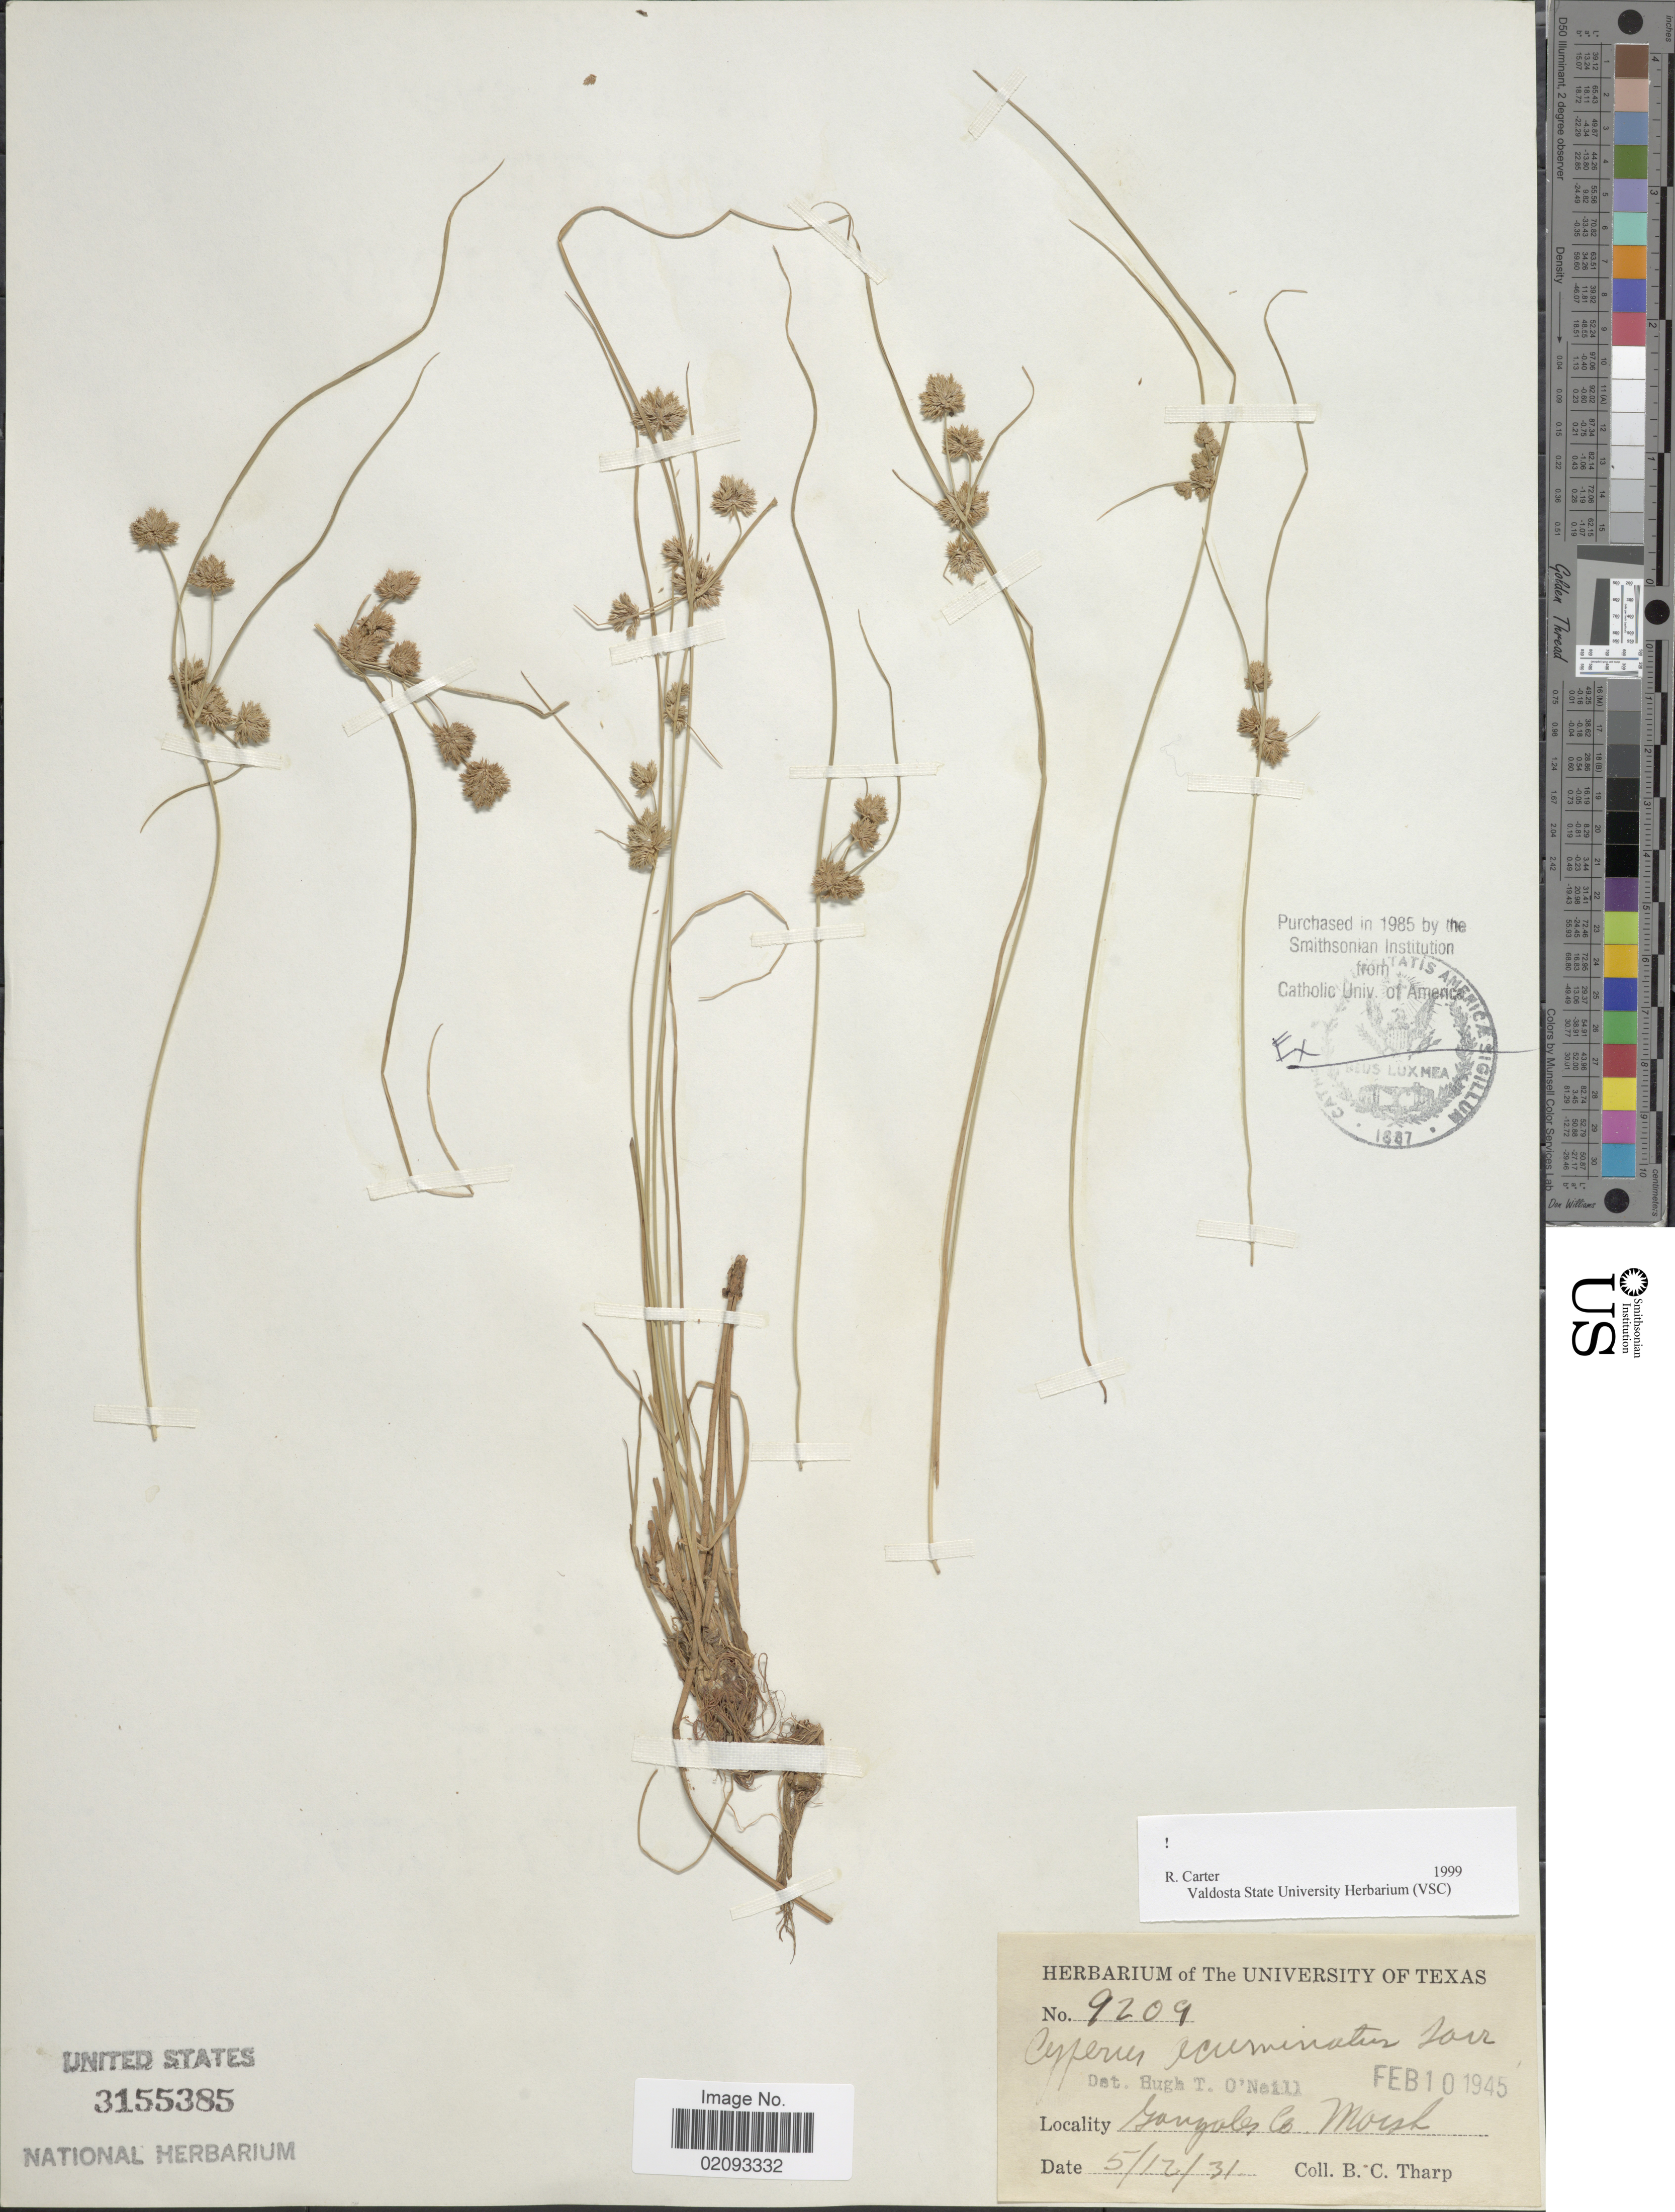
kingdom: Plantae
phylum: Tracheophyta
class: Liliopsida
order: Poales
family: Cyperaceae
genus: Cyperus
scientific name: Cyperus acuminatus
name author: Torr. & Hook.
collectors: B. C. Tharp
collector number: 9209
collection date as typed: Transcribed d/m/y: 12/5/31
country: United States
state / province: Texas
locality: Ganzales Co.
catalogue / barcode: US 3155385